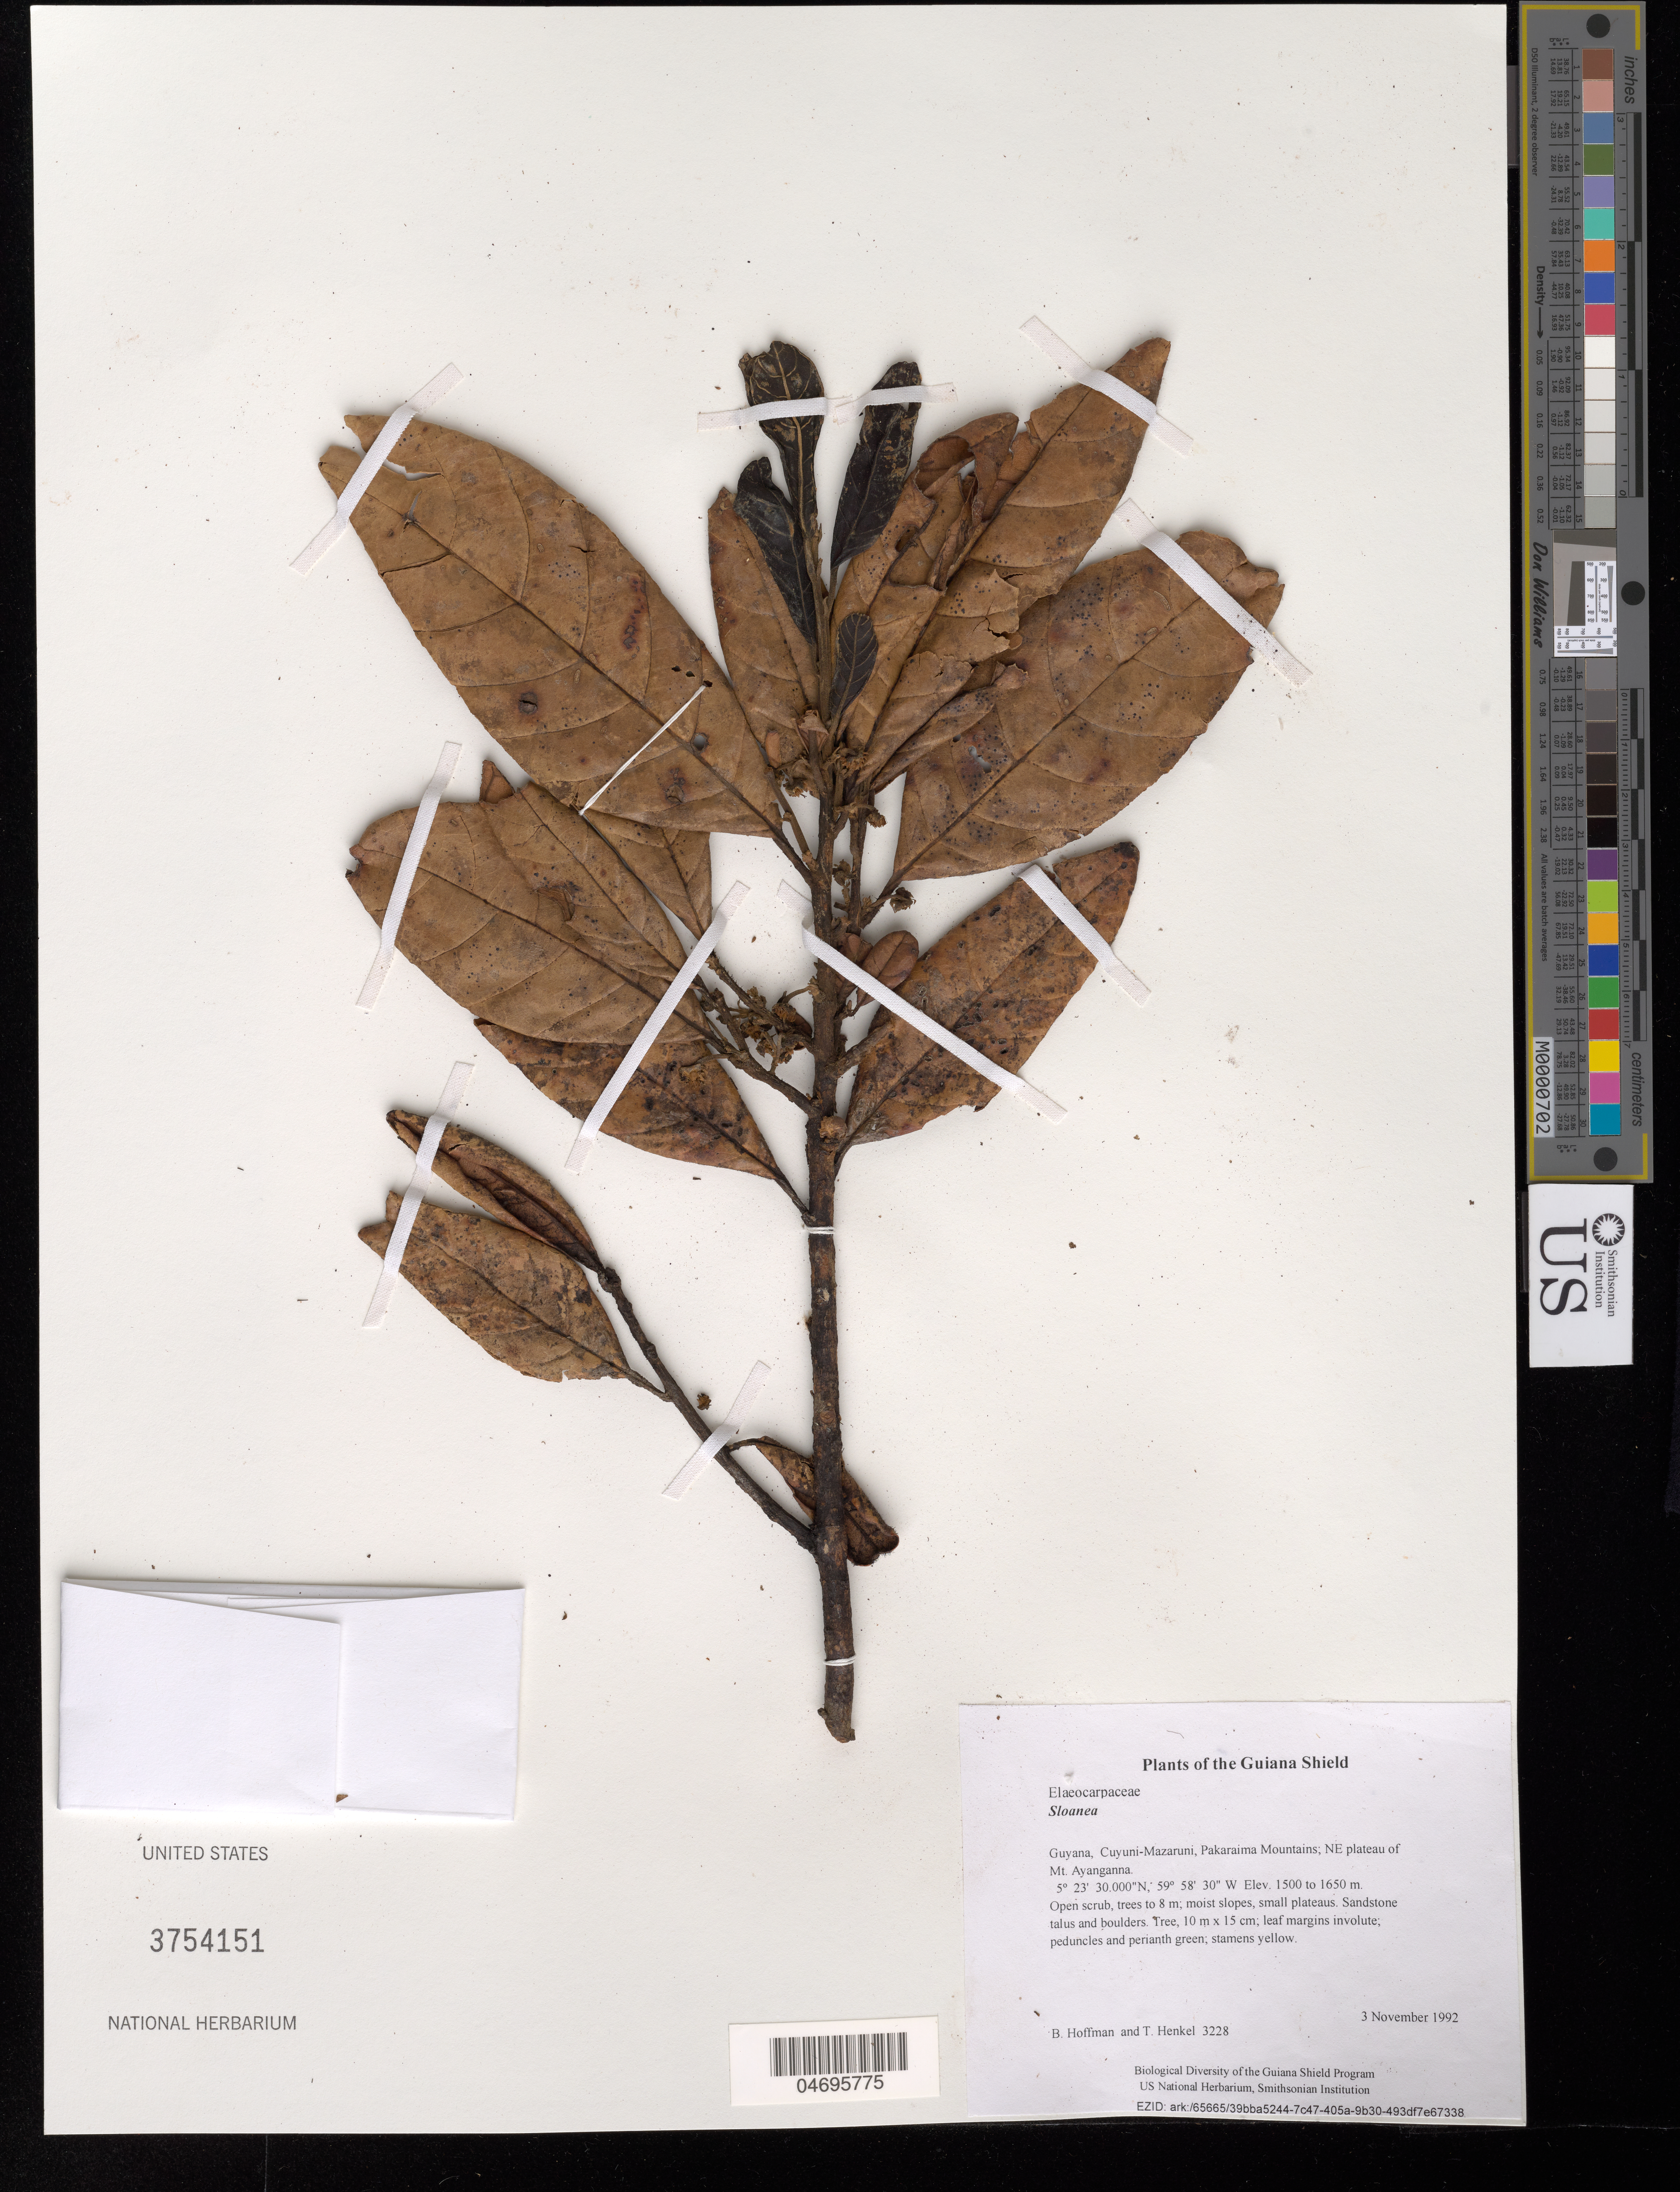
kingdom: Plantae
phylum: Tracheophyta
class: Magnoliopsida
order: Oxalidales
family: Elaeocarpaceae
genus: Sloanea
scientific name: Sloanea sp.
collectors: B. Hoffman & T. Henkel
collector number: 3228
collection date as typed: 3 November 1992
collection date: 1992-11-03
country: Guyana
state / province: Cuyuni-Mazaruni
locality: Pakaraima Mountains; NE plateau of Mt. Ayanganna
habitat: Open scrub, trees to 8 m; moist slopes, small plateaus. Sandstone talus and boulders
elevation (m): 1500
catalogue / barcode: US 3754151